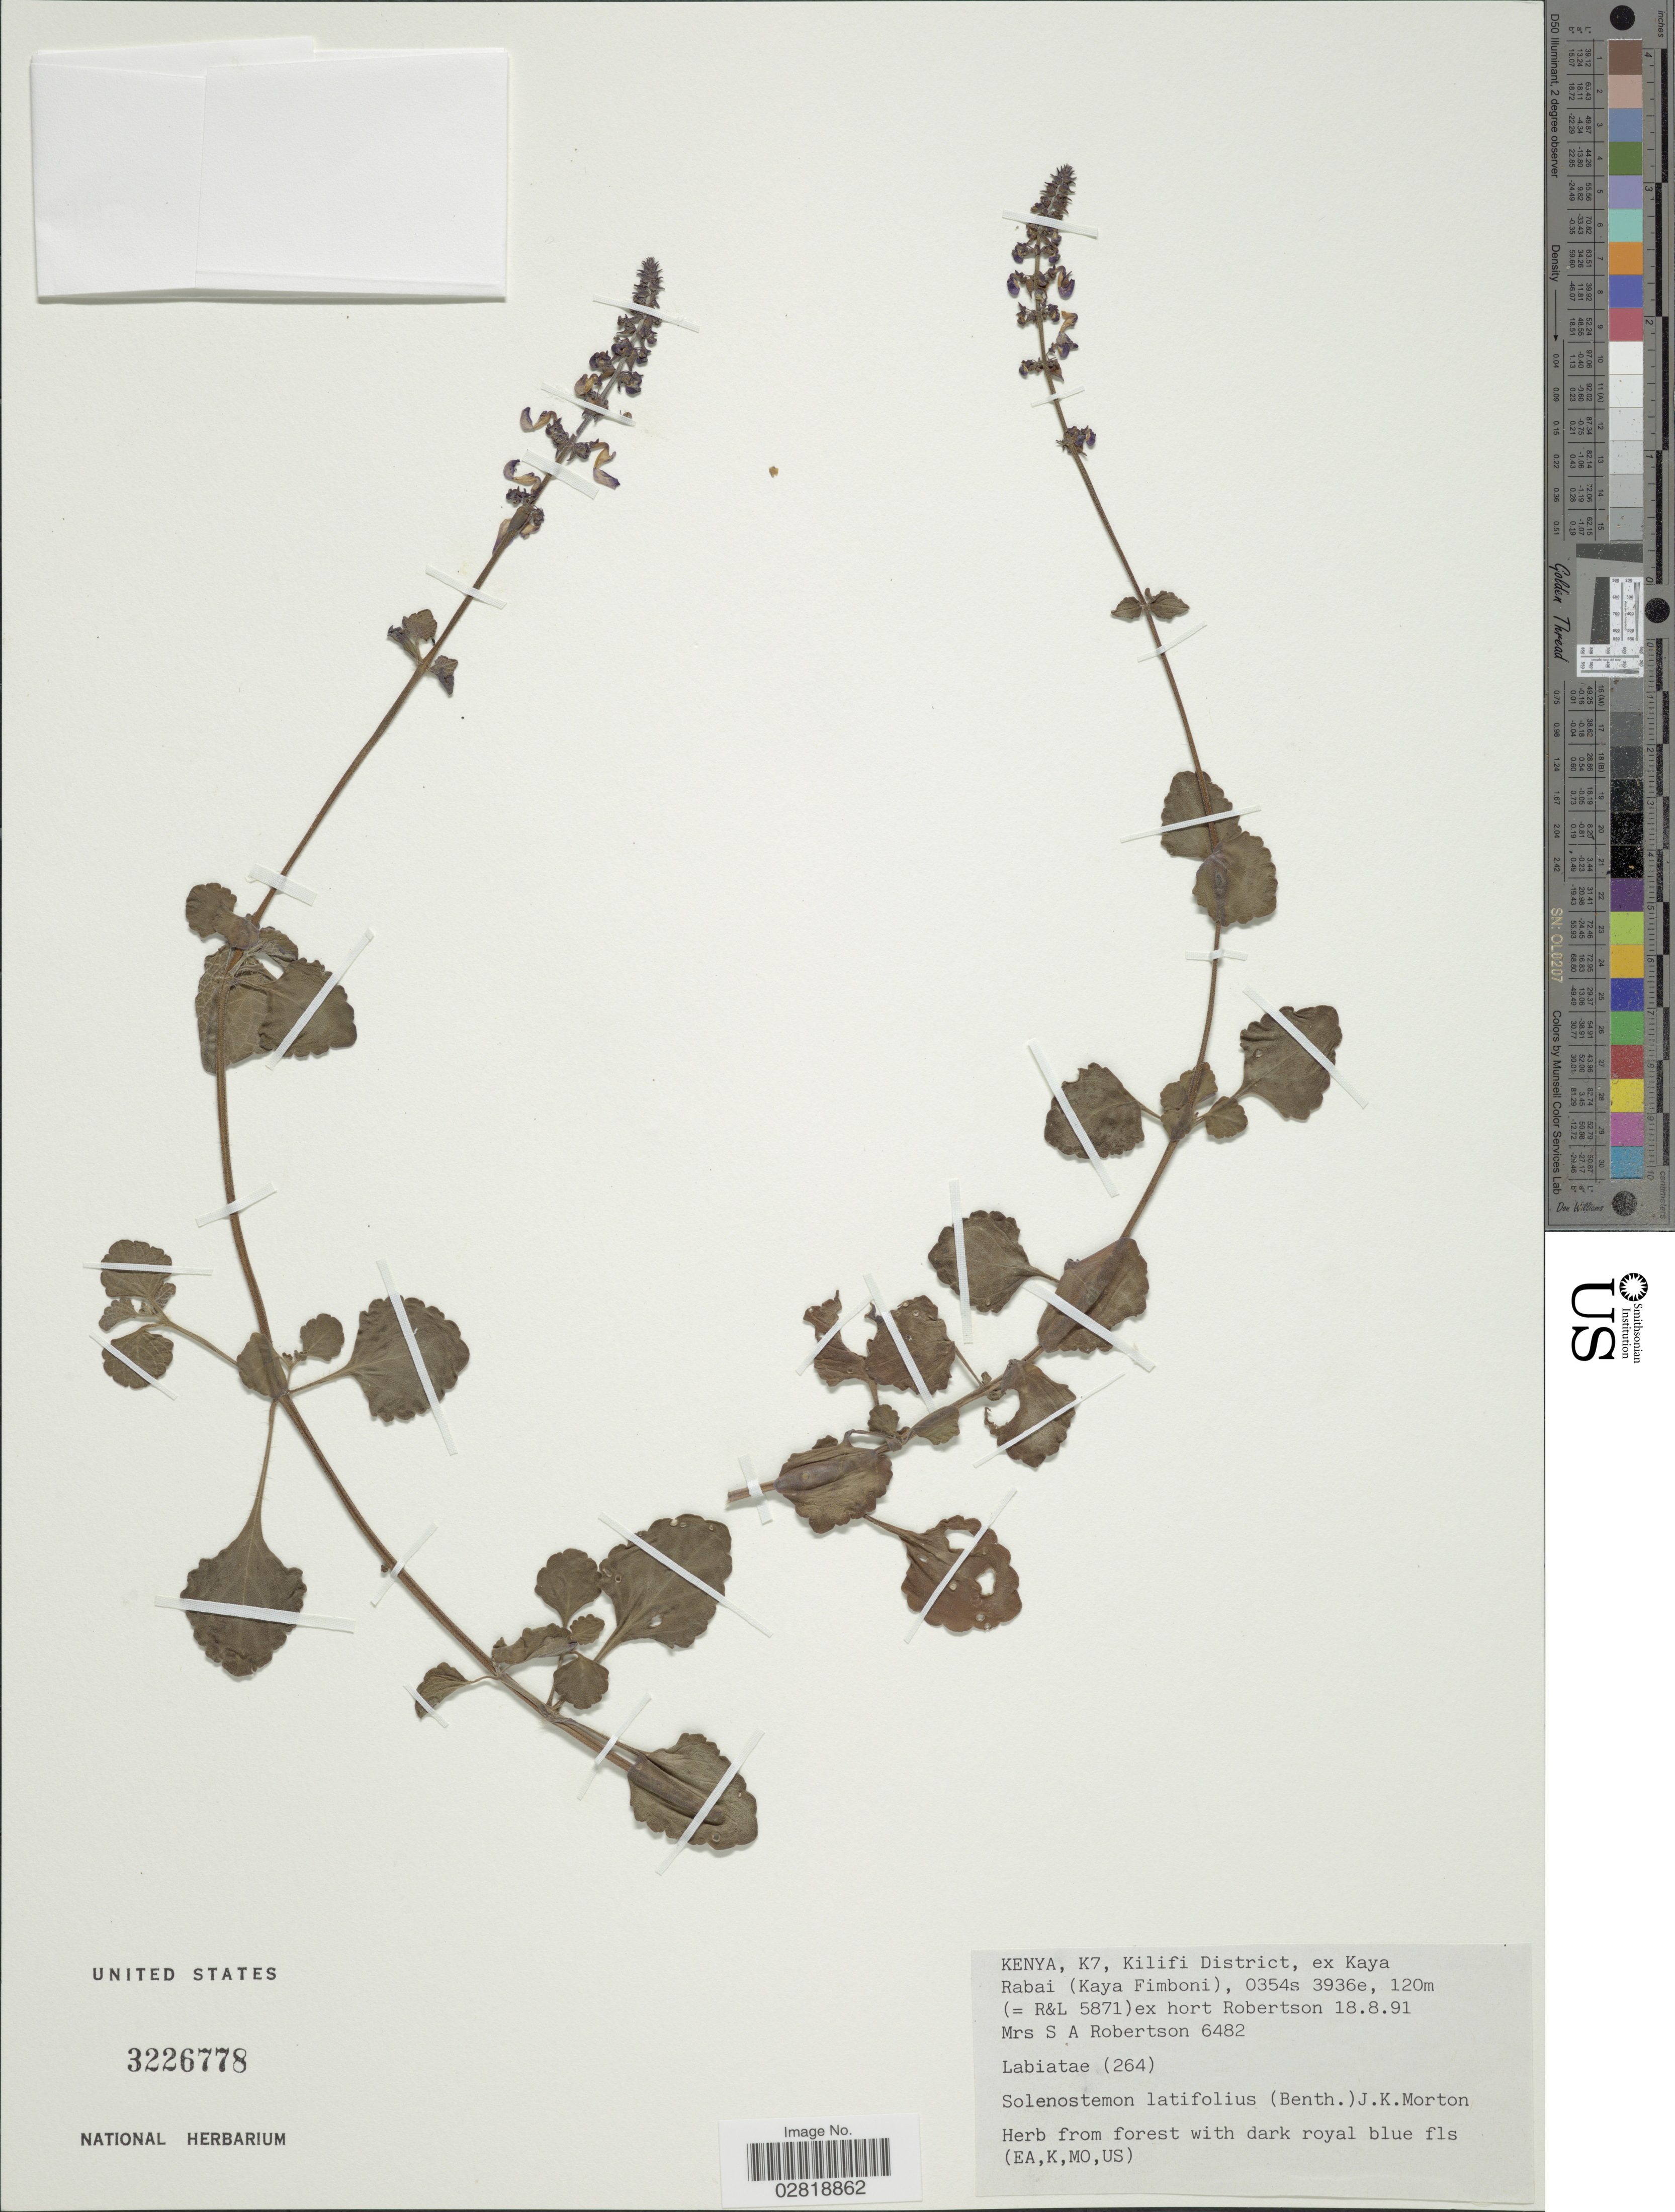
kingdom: Plantae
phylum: Tracheophyta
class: Magnoliopsida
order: Lamiales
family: Lamiaceae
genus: Solenostemon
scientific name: Solenostemon latifolius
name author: (Hochst. ex Benth.) J.K. Morton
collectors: S. Robertson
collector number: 6482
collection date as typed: Transcribed d/m/y: 18/8/91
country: Kenya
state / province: Kilifi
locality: K7, Kilifi District, ex Kaya Rabai (Kaya Fimboni).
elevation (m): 120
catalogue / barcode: US 3226778